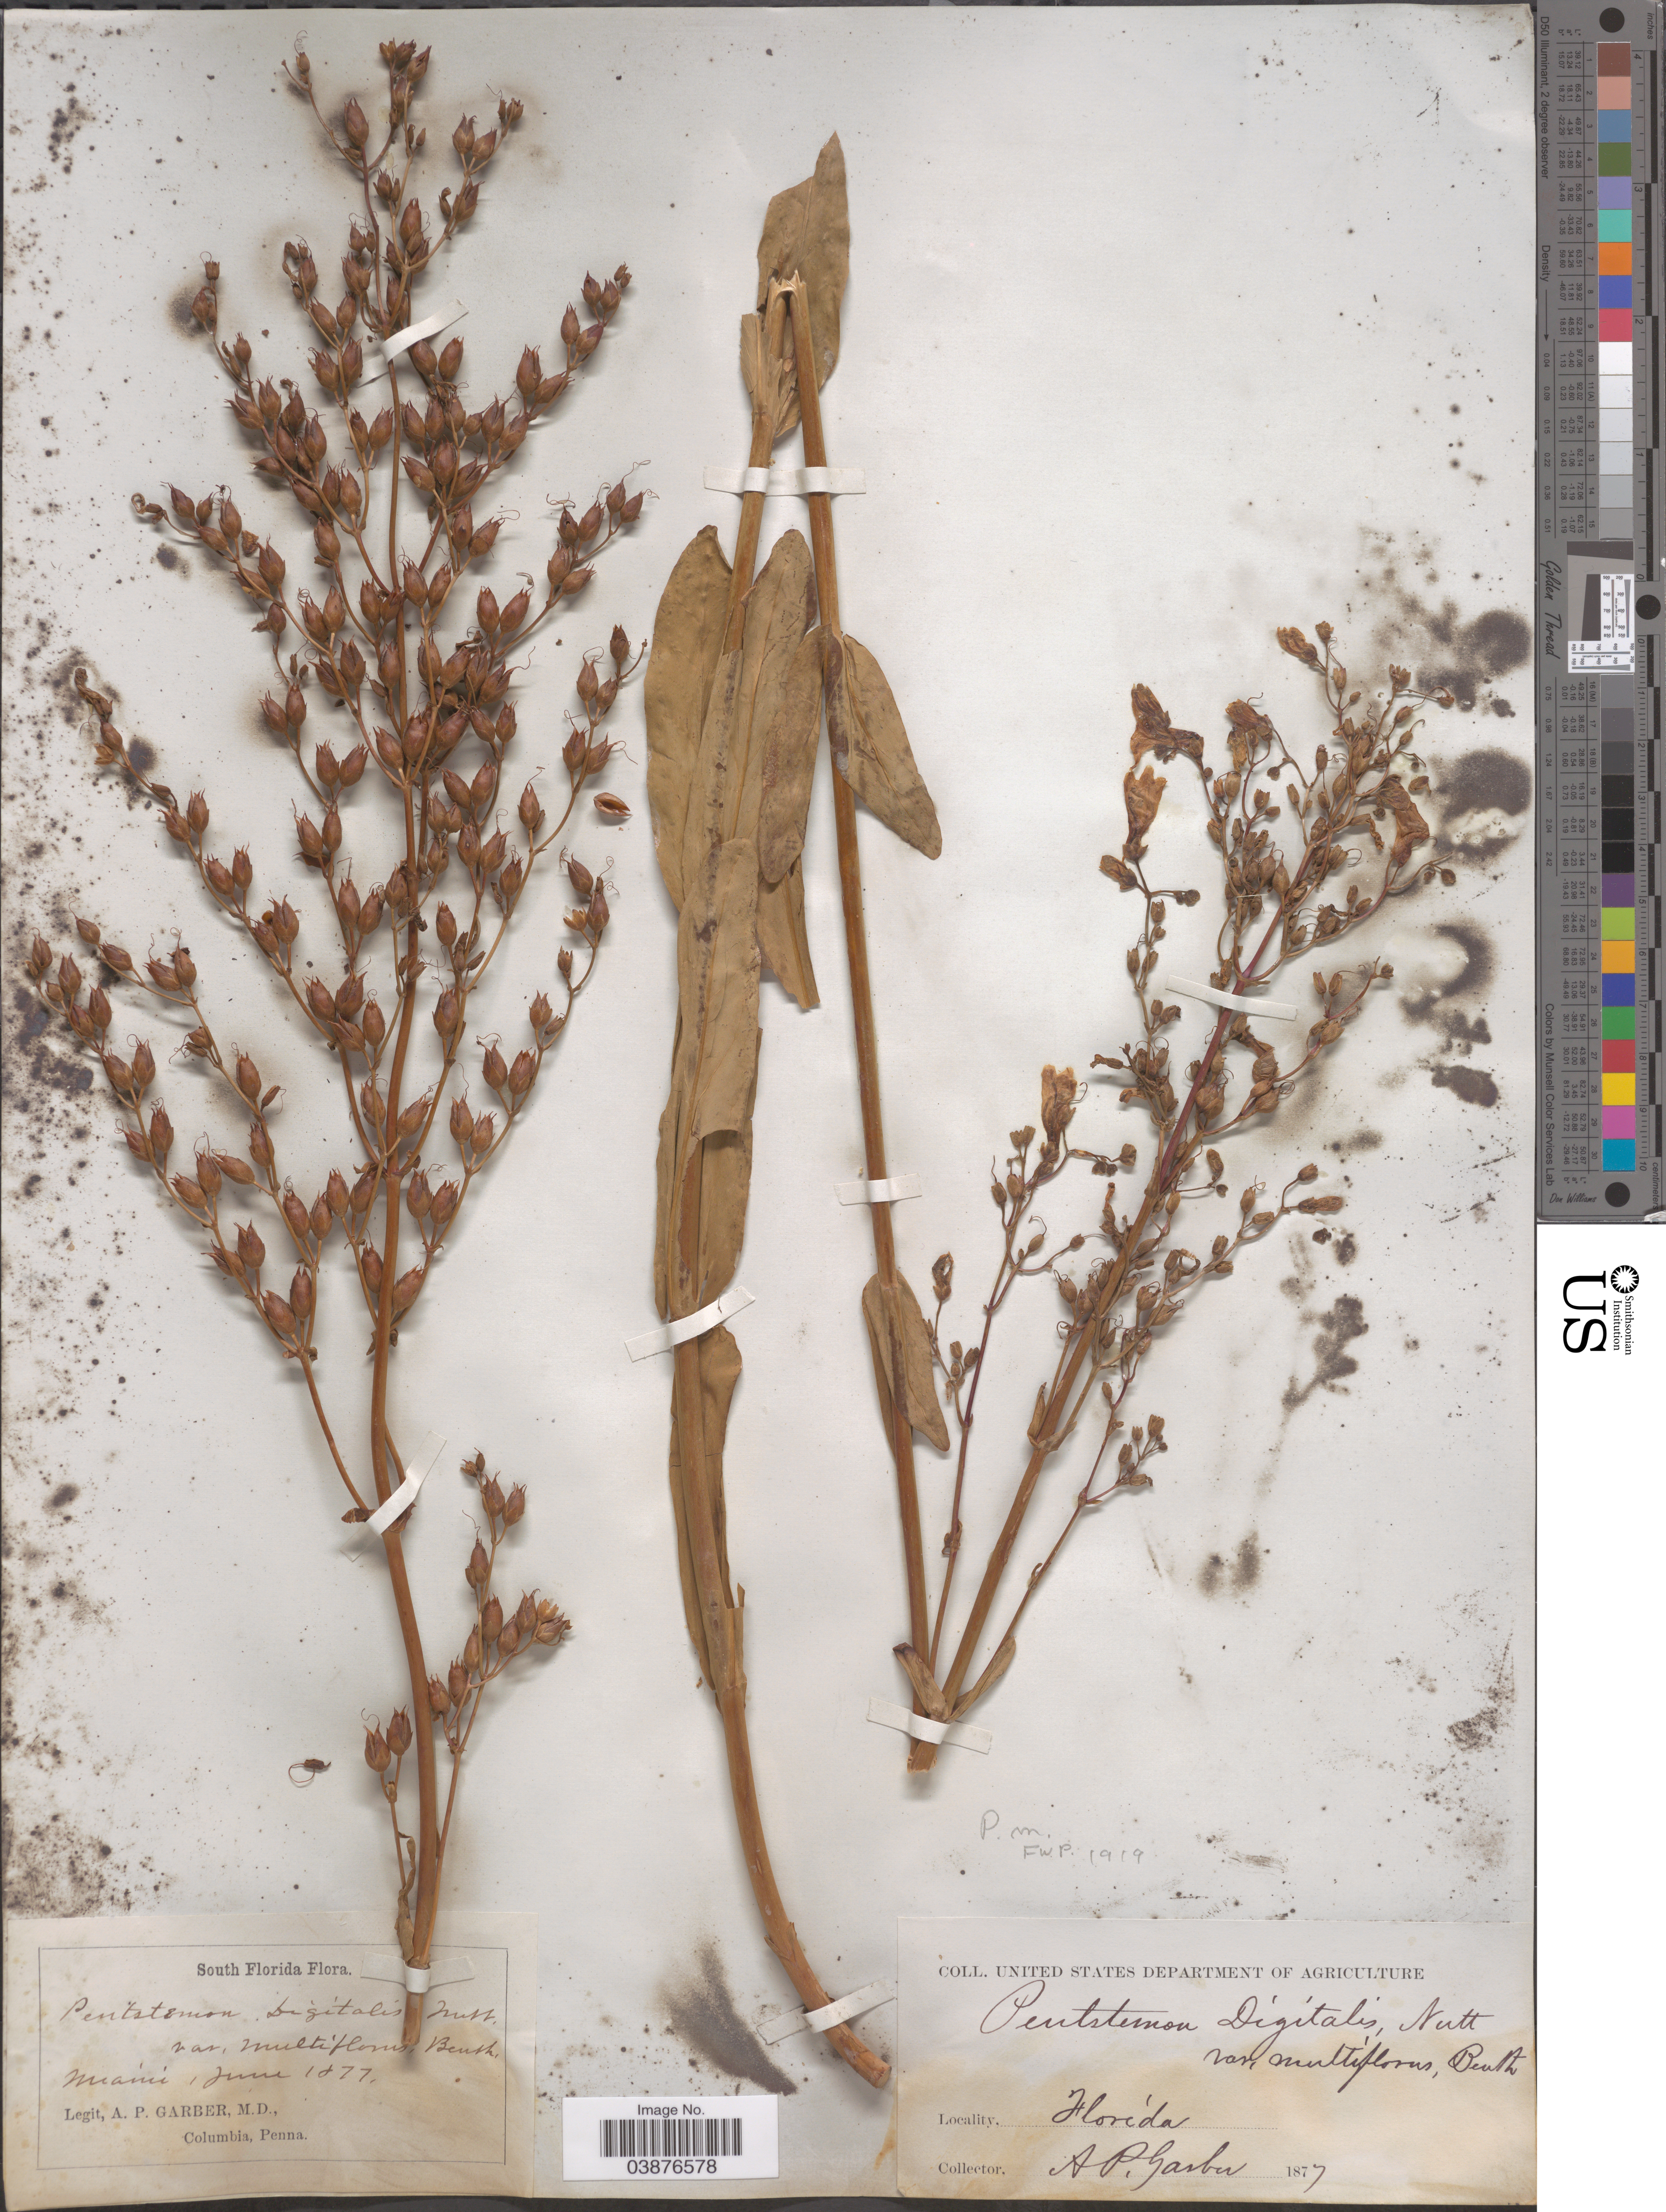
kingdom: Plantae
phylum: Tracheophyta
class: Magnoliopsida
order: Lamiales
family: Plantaginaceae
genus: Penstemon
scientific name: Penstemon multiflorus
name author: Chapm. in Small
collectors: A. P. Garber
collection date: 1877-06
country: United States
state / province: Florida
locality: South Florida. Miami.